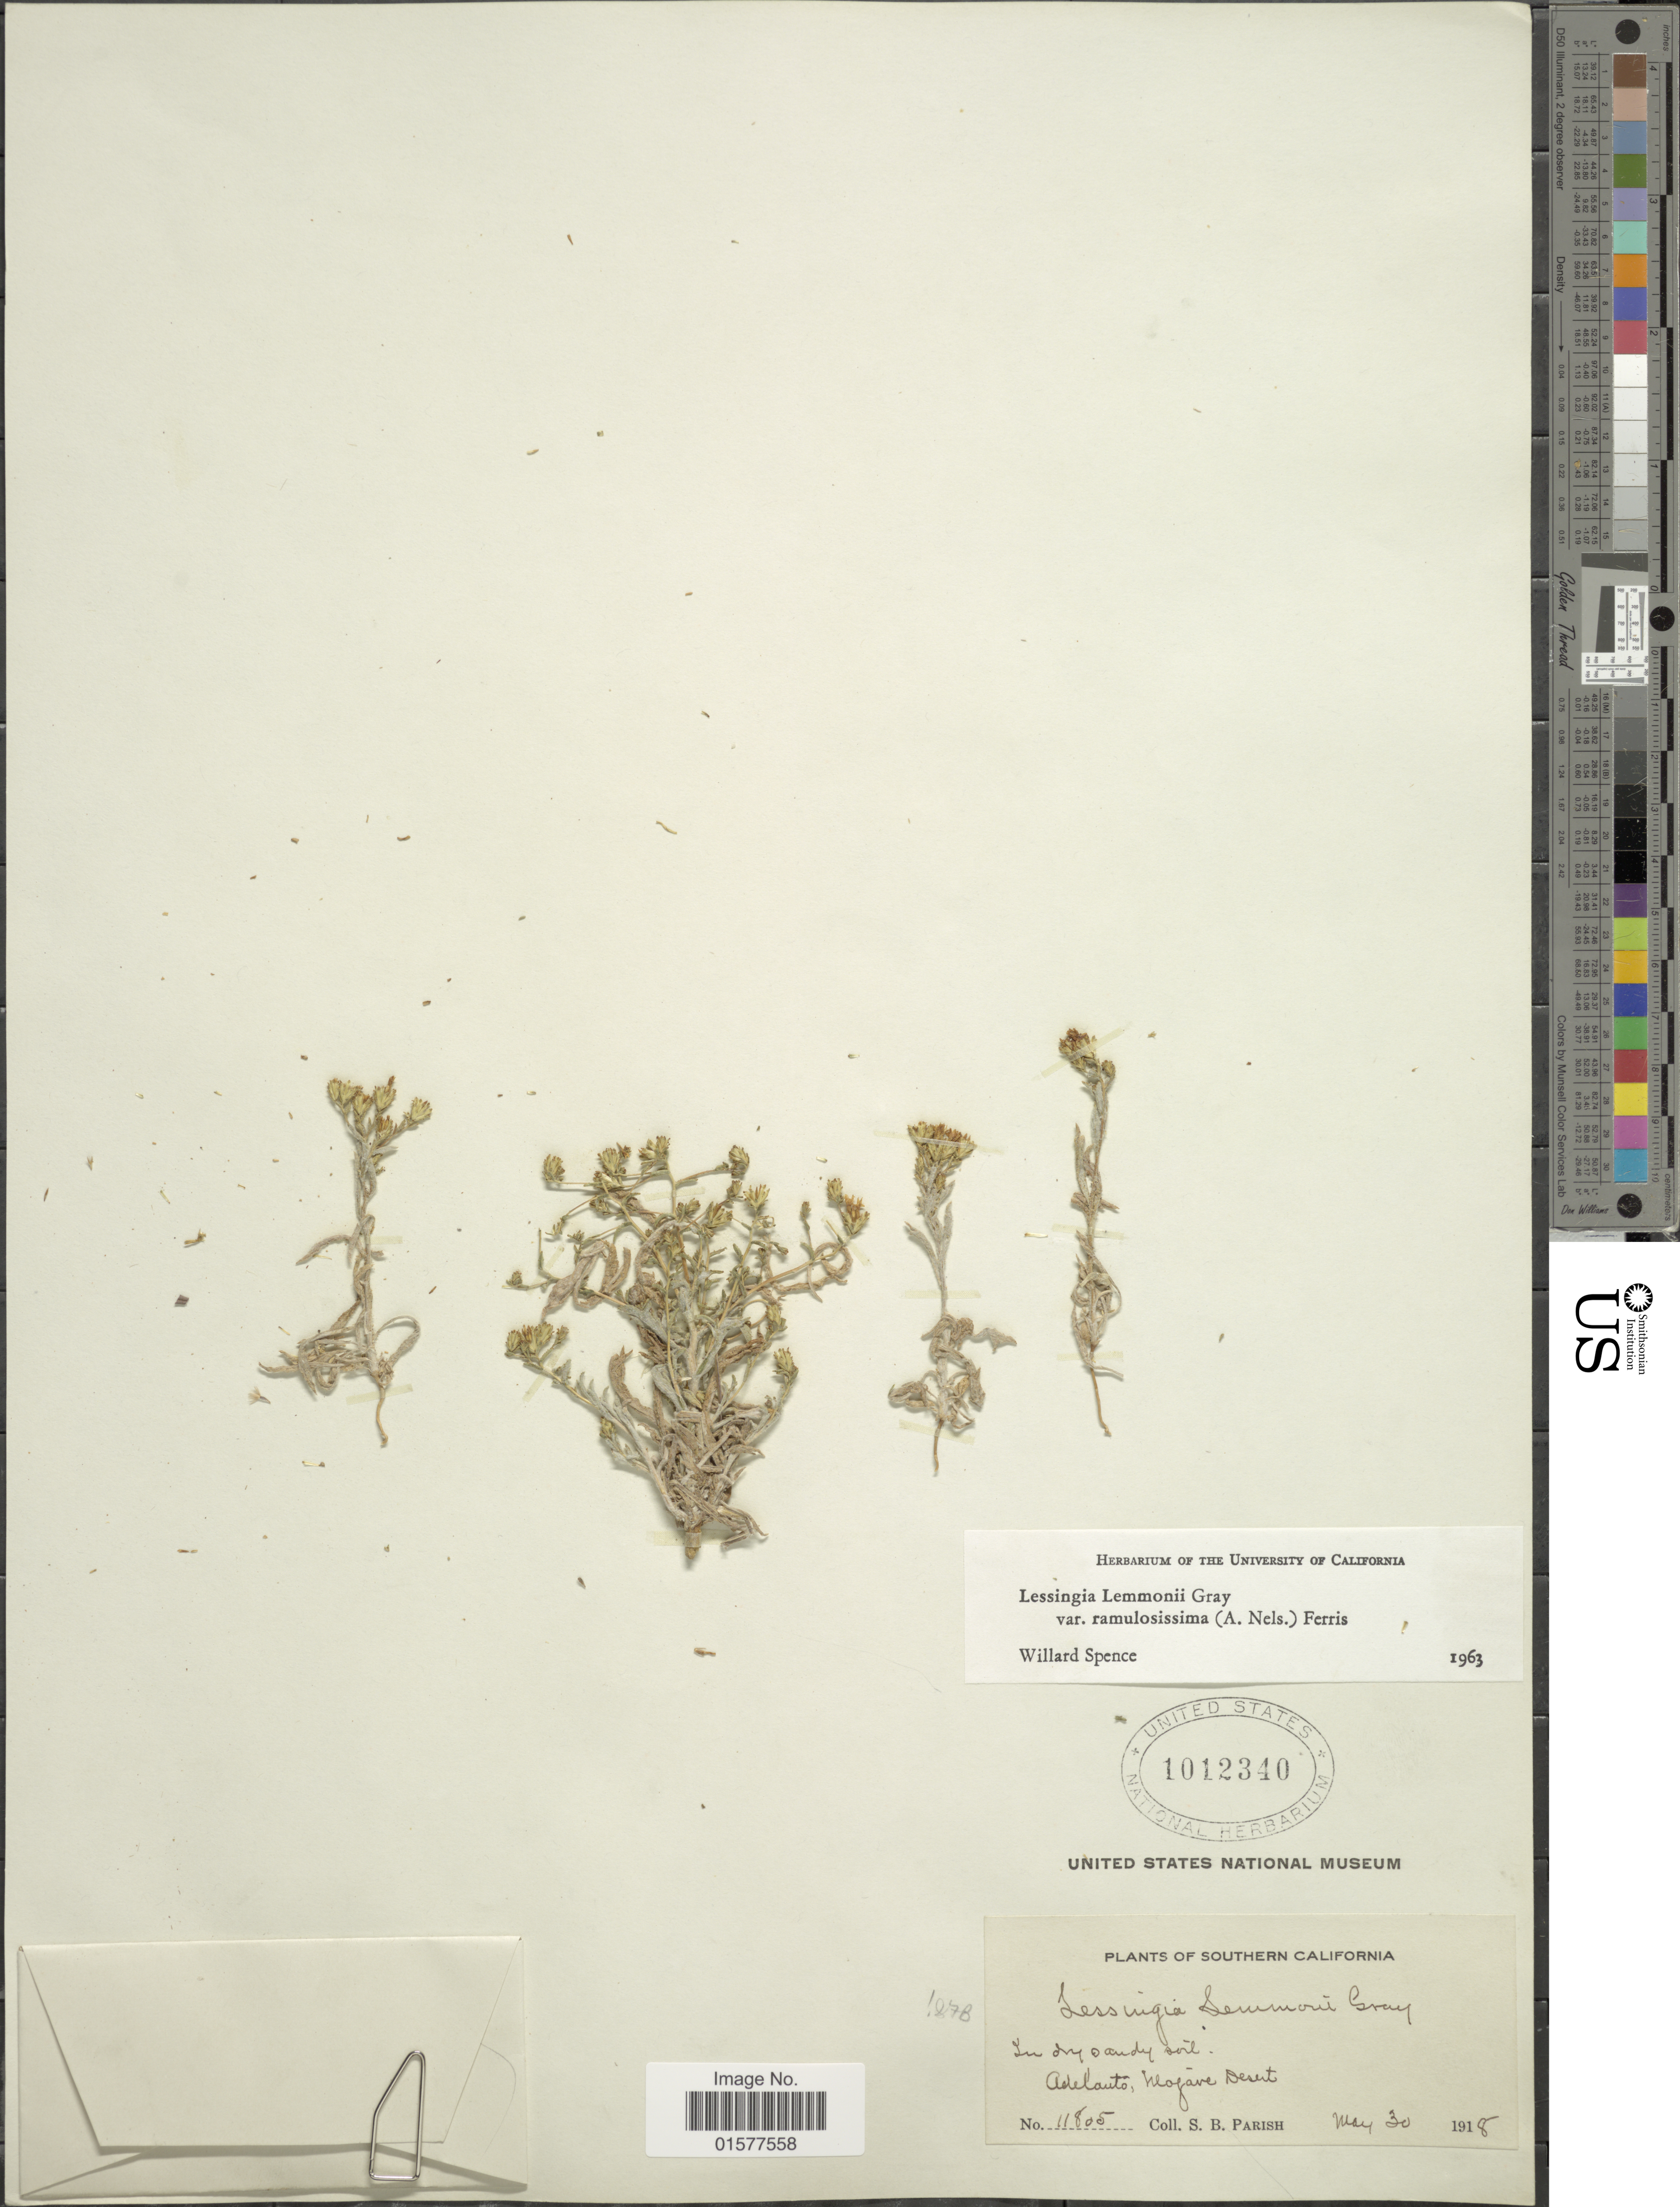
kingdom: Plantae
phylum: Tracheophyta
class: Magnoliopsida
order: Asterales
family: Asteraceae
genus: Lessingia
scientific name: Lessingia lemmonii var. ramulosissima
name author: (A. Nelson) Ferris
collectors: S. B. Parish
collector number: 11805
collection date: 1918-05-30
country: United States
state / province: California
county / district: San Bernardino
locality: Southern California, Astelanto, Mojave Desert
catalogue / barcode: US 1012340